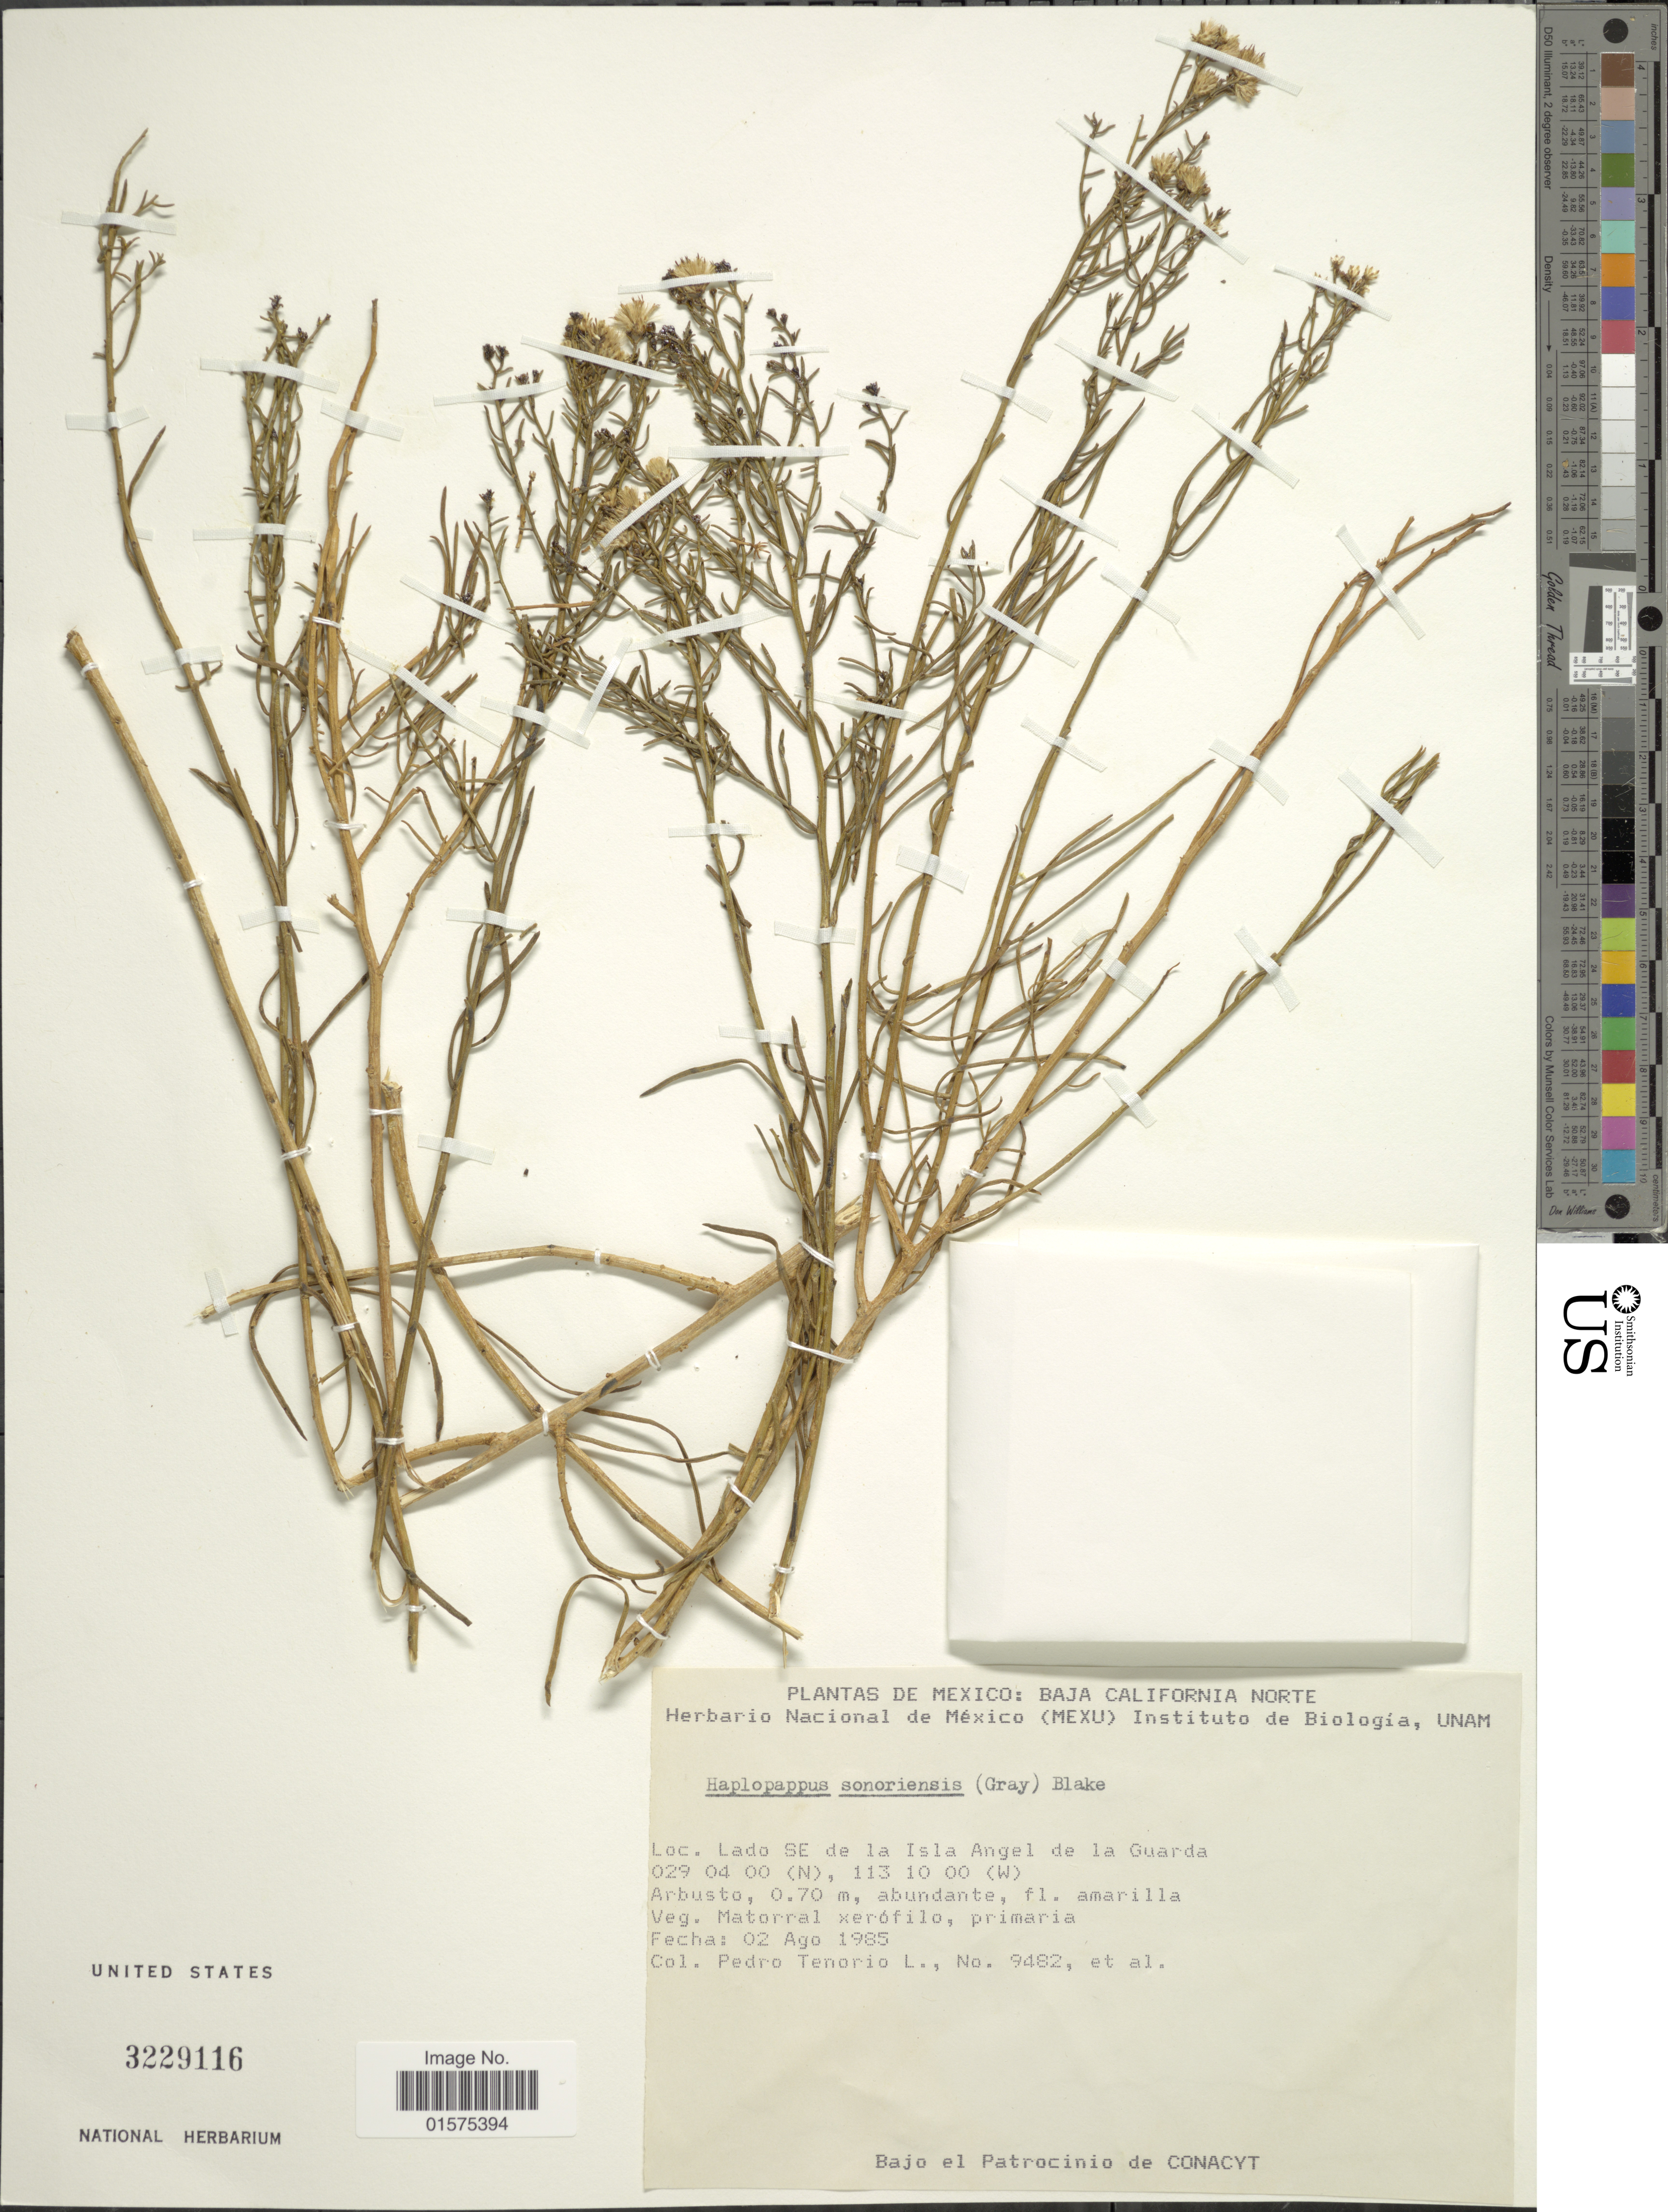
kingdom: Plantae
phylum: Tracheophyta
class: Magnoliopsida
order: Asterales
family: Asteraceae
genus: Xylothamia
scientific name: Xylothamia diffusa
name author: (Benth.) G.L. Nesom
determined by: Urbatsch, Lowell E., Curator (LSU), Louisiana State University (UNITED STATES)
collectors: P. Tenorio L. & et al.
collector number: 9482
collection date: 1985-08-02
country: Mexico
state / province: Baja California Norte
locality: Lado SE de la Isla Angel de la Guarda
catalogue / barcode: US 3229116